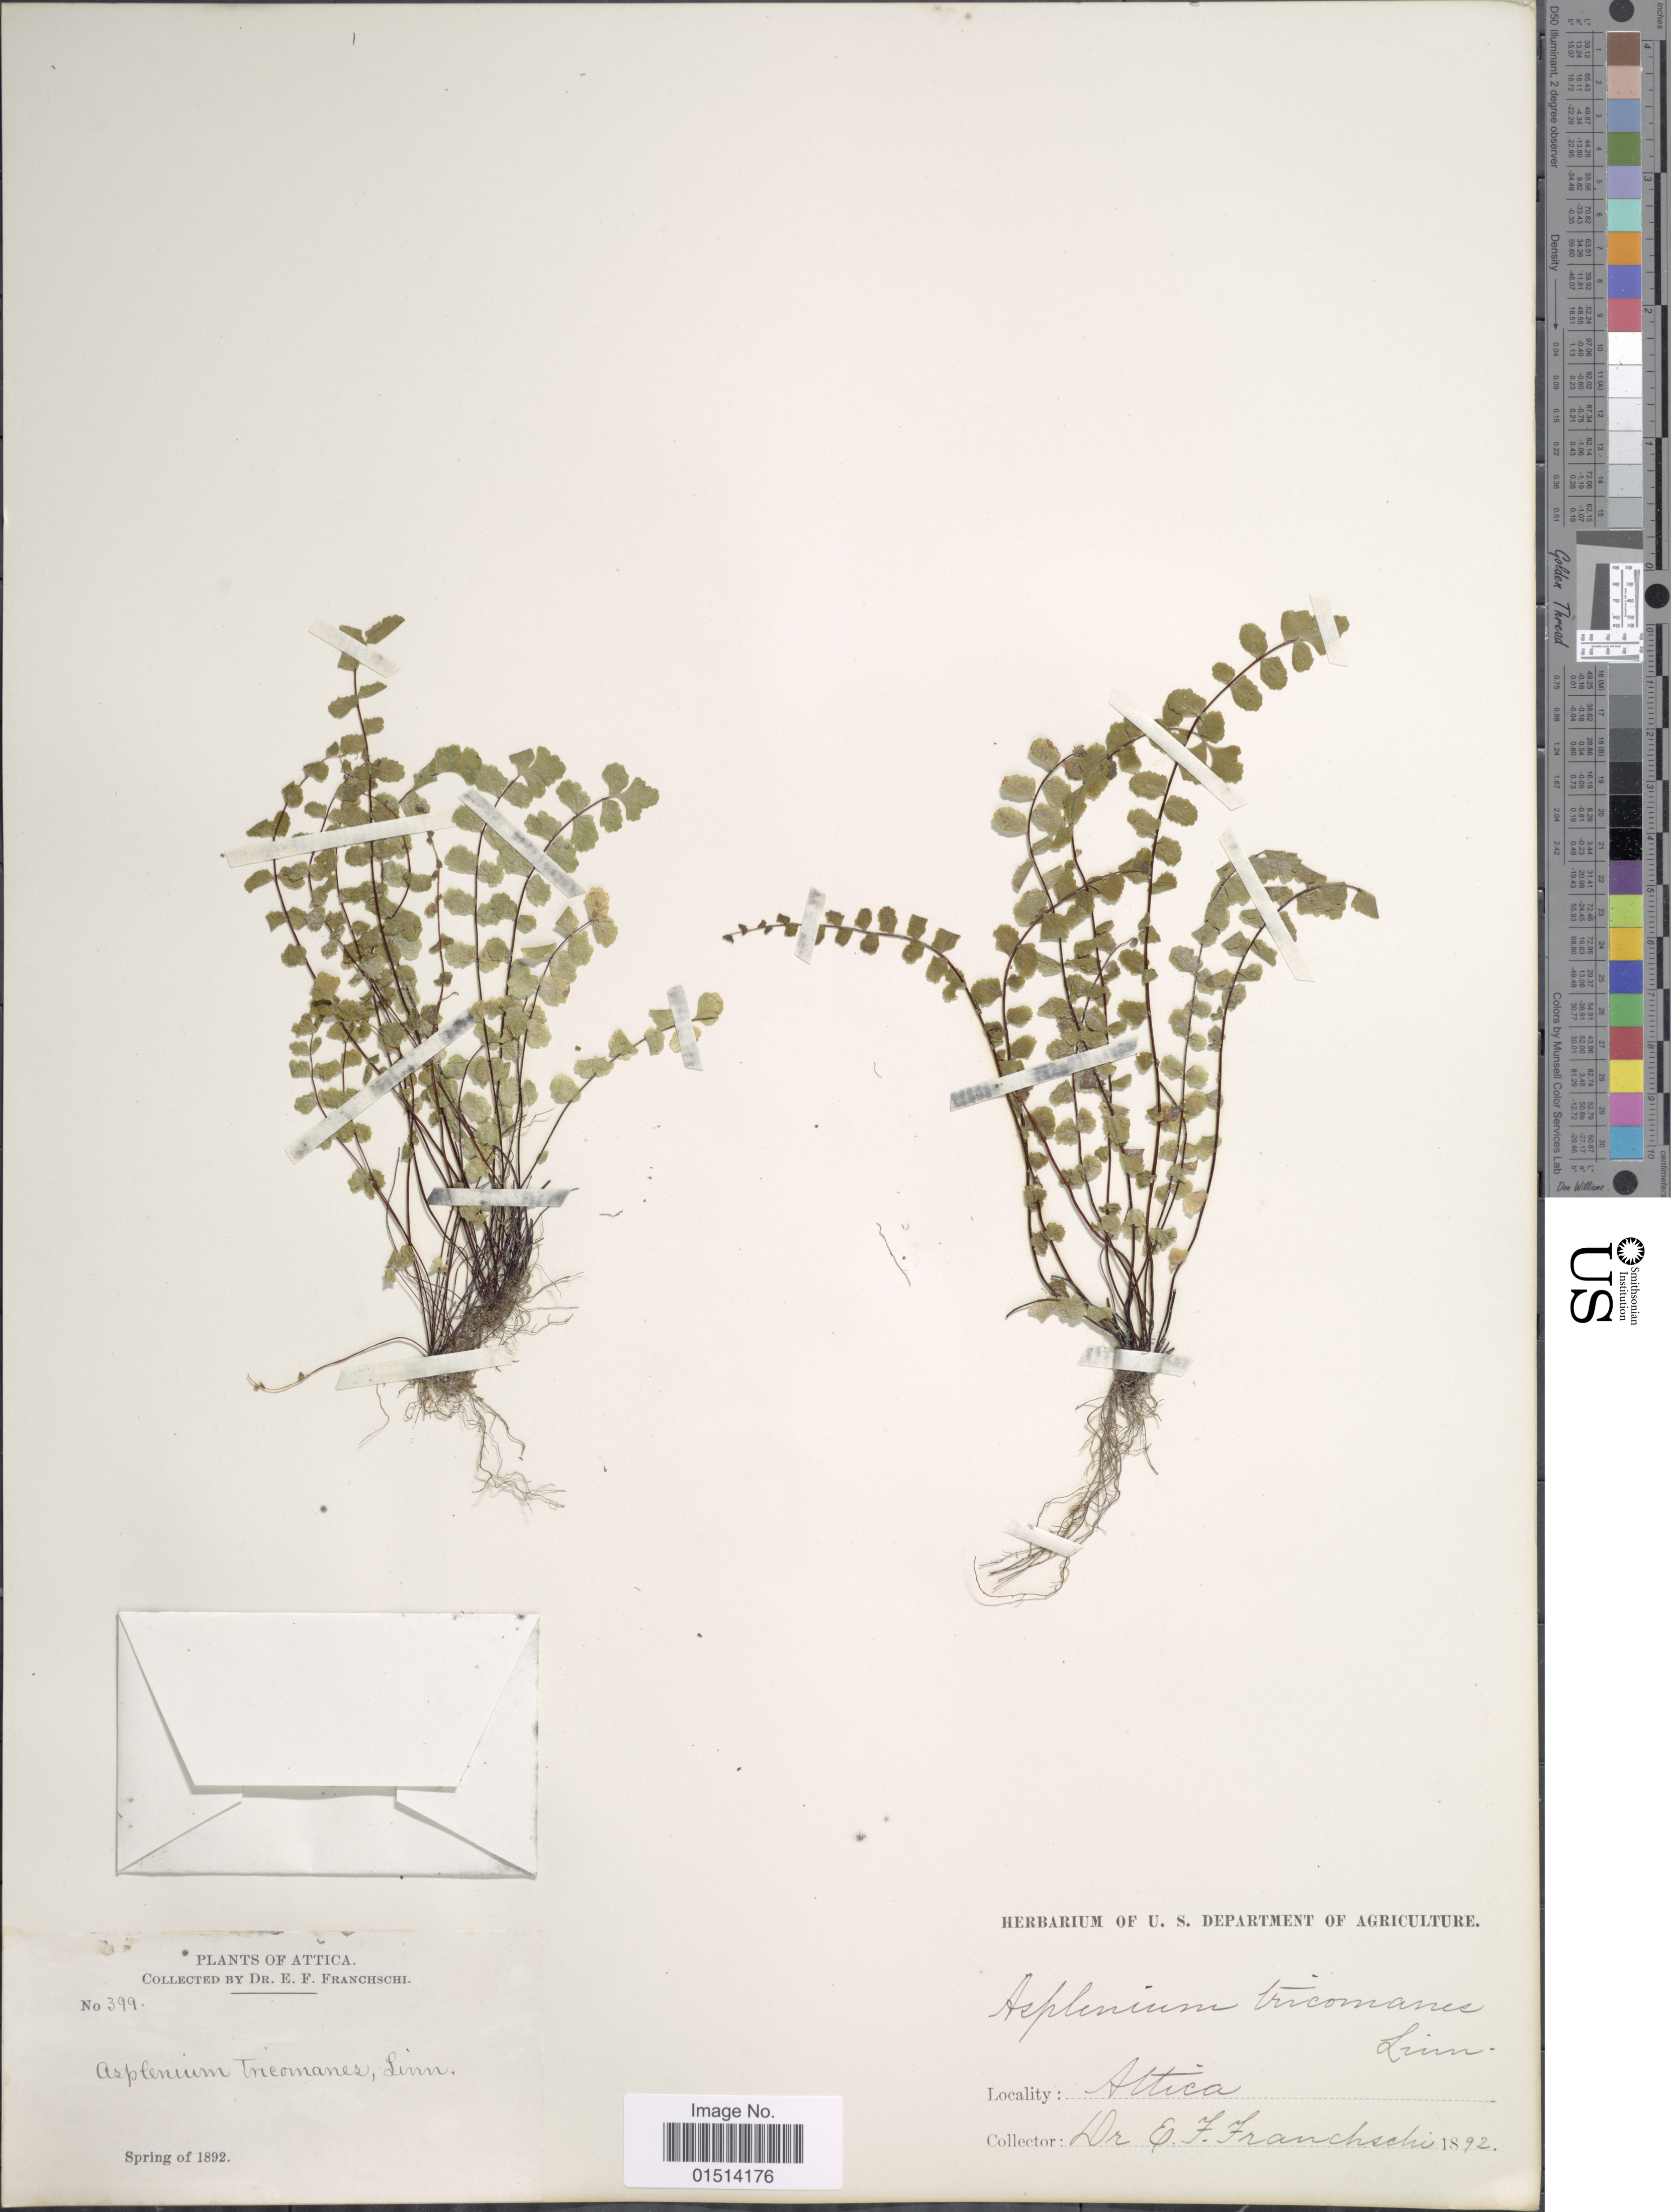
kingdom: Plantae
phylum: Tracheophyta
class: Polypodiopsida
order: Polypodiales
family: Aspleniaceae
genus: Asplenium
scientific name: Asplenium trichomanes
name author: L.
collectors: E. Franchschi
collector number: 399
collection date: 1892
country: Greece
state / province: Attica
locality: Attica